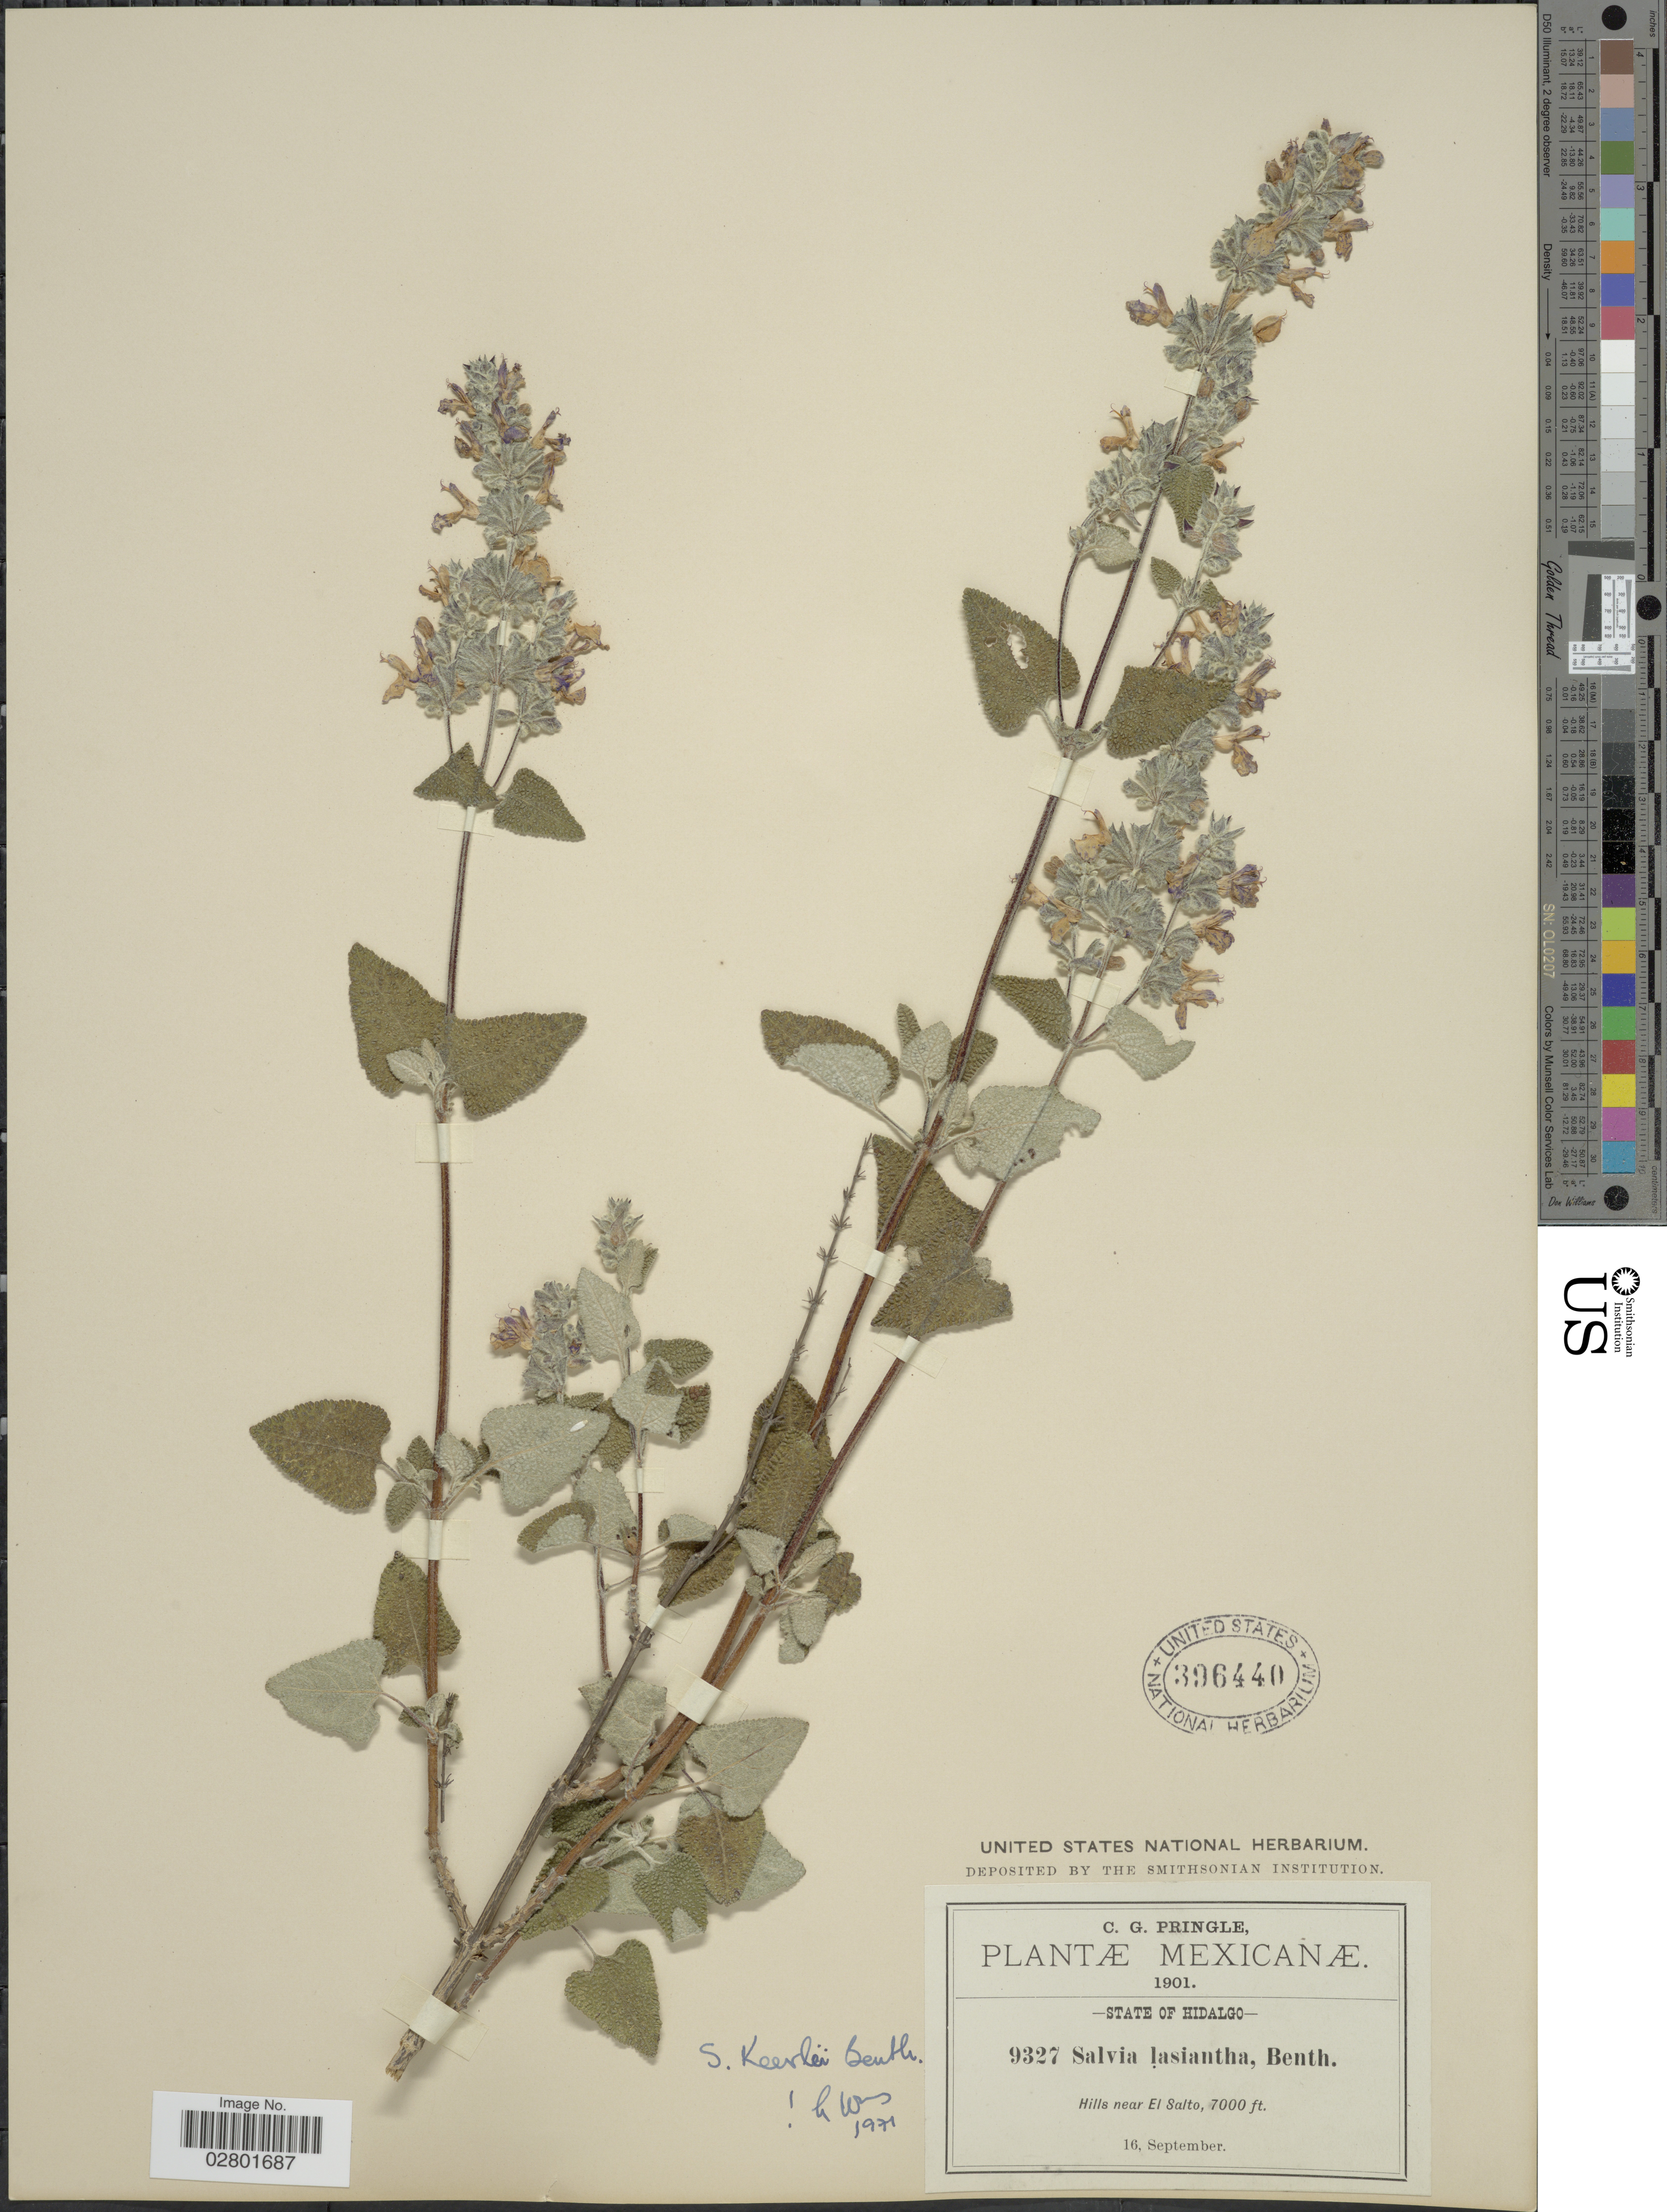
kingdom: Plantae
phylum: Tracheophyta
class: Magnoliopsida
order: Lamiales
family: Lamiaceae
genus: Salvia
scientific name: Salvia keerlii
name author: Benth.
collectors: C. G. Pringle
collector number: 9327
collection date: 1901-09-16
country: Mexico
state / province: Hidalgo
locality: Hills near El Salto.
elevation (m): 2134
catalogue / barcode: US 396440